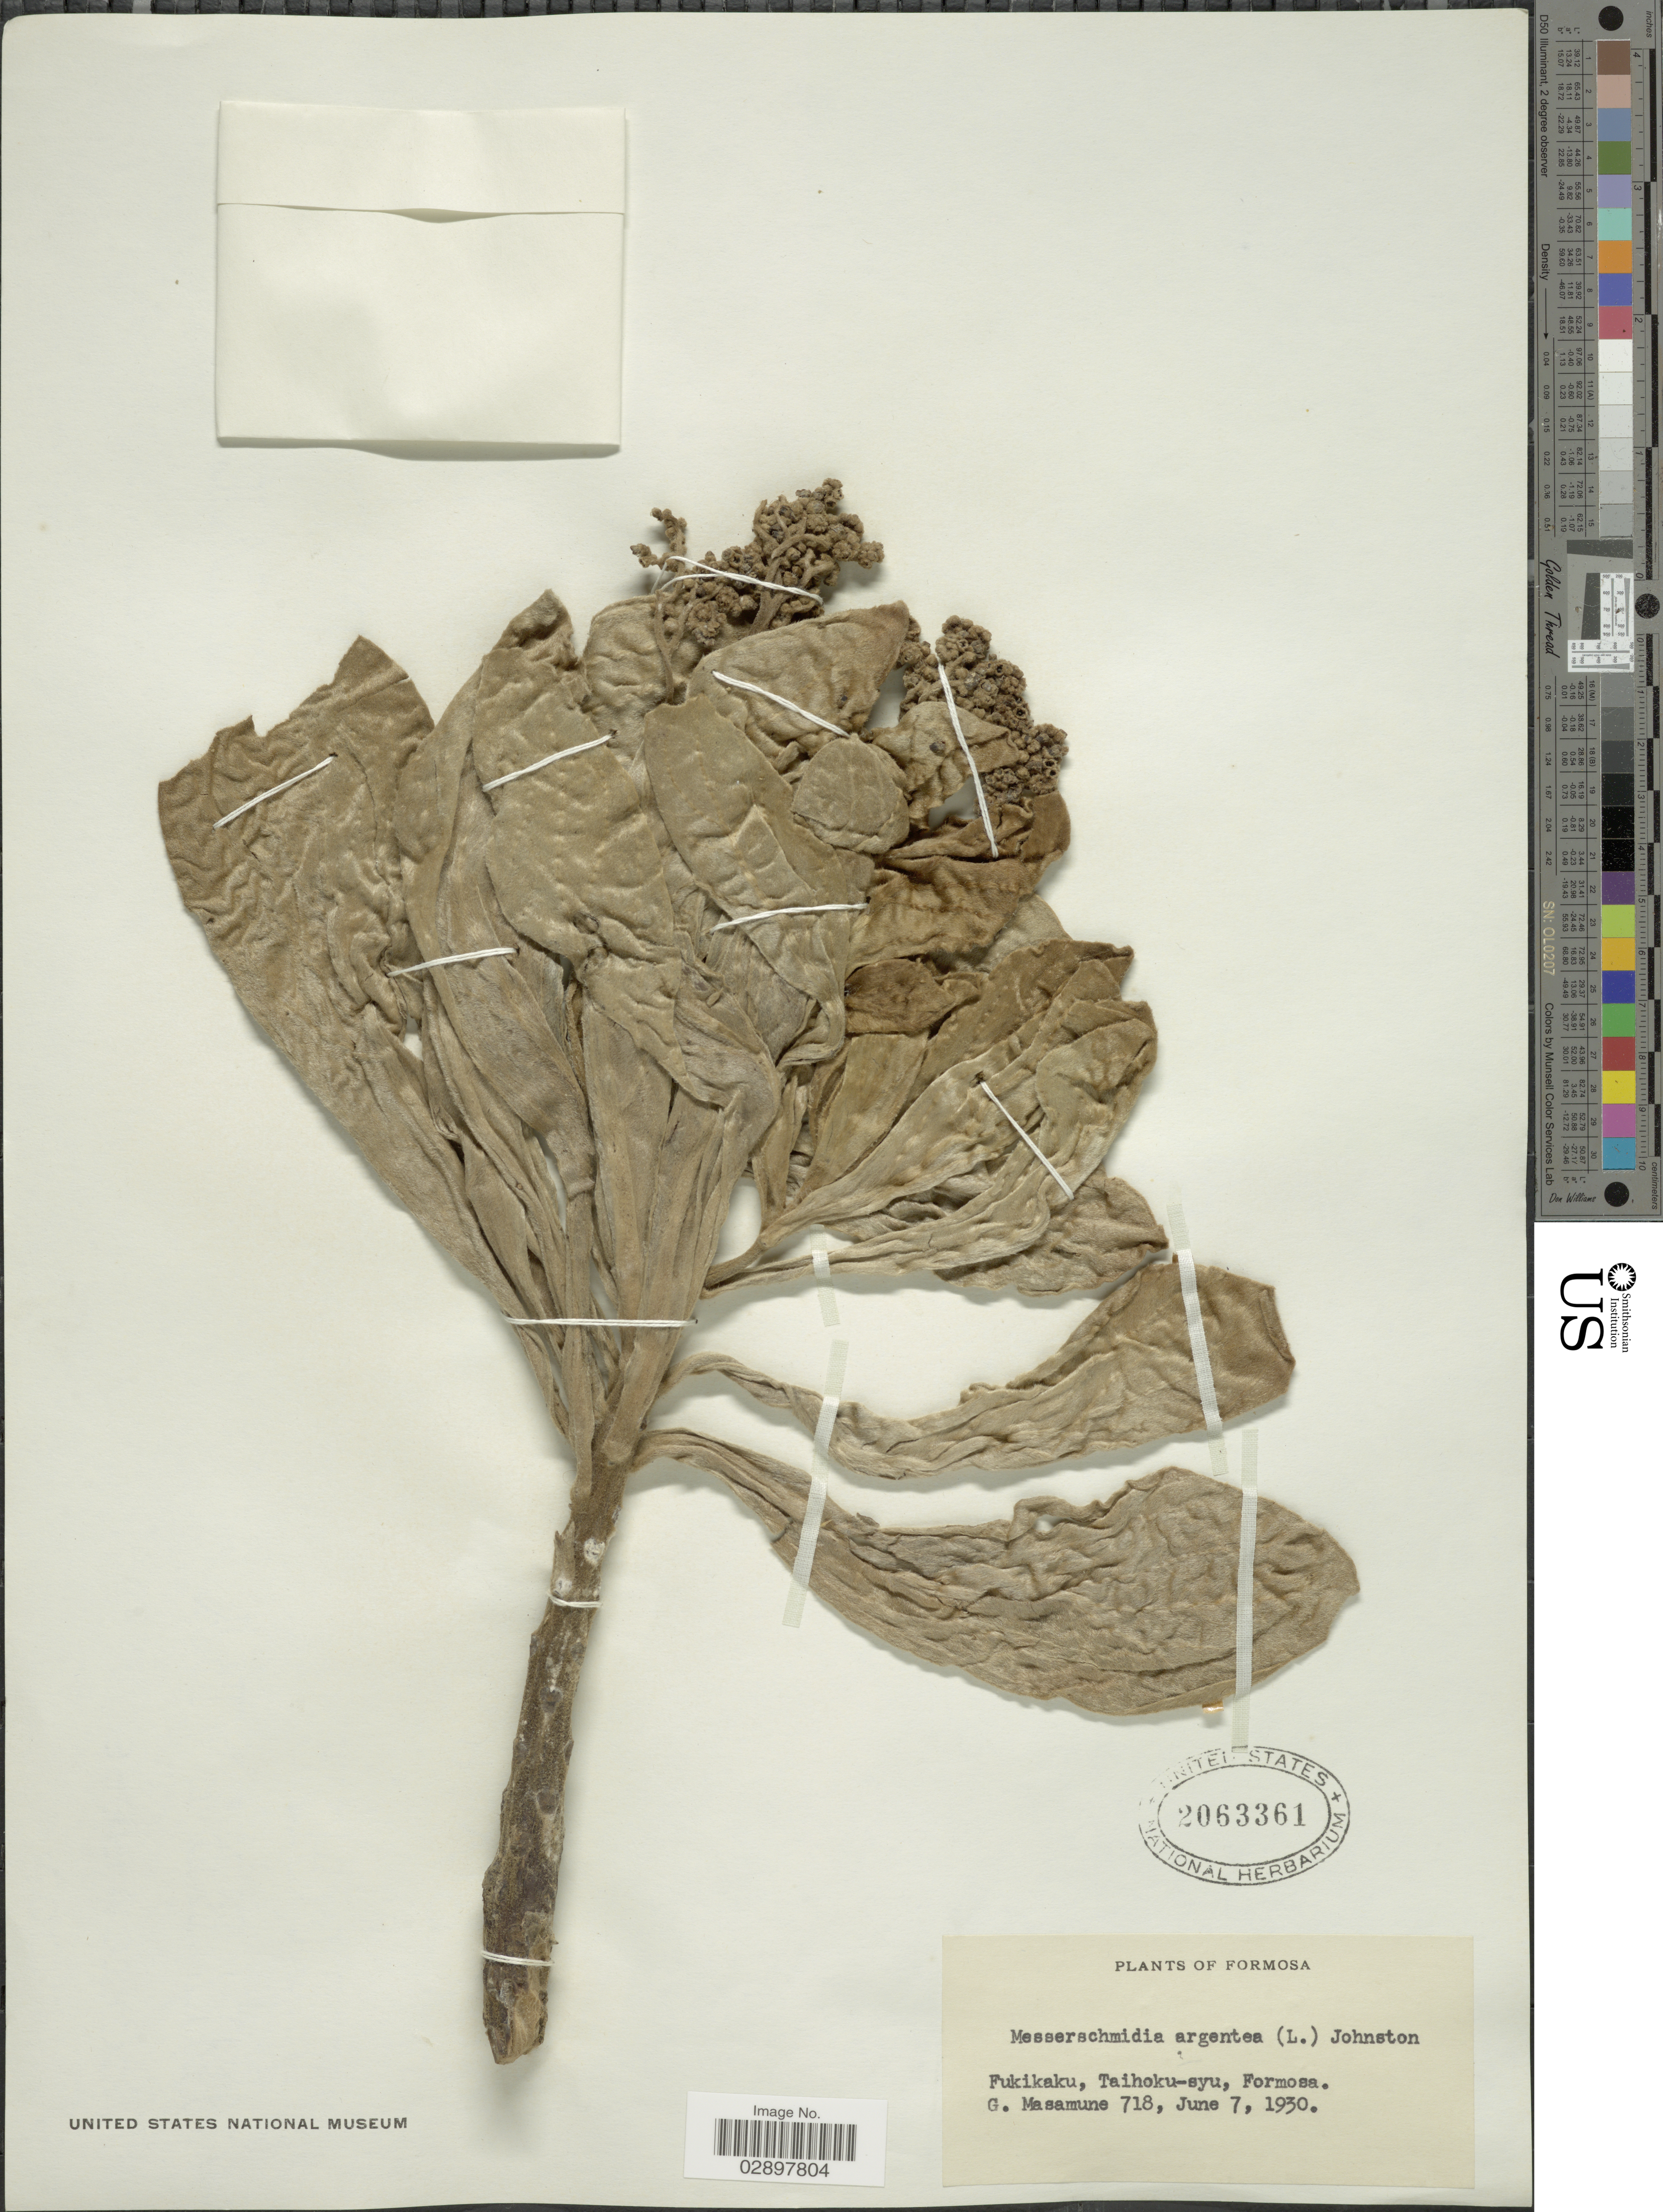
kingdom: Plantae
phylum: Tracheophyta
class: Magnoliopsida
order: Boraginales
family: Heliotropiaceae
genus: Tournefortia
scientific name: Tournefortia messerschmidia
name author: Sweet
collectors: G. Masamune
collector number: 718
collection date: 1930-06-07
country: Taiwan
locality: Fukikaku, Taihoku-syu, Formosa.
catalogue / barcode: US 2063361